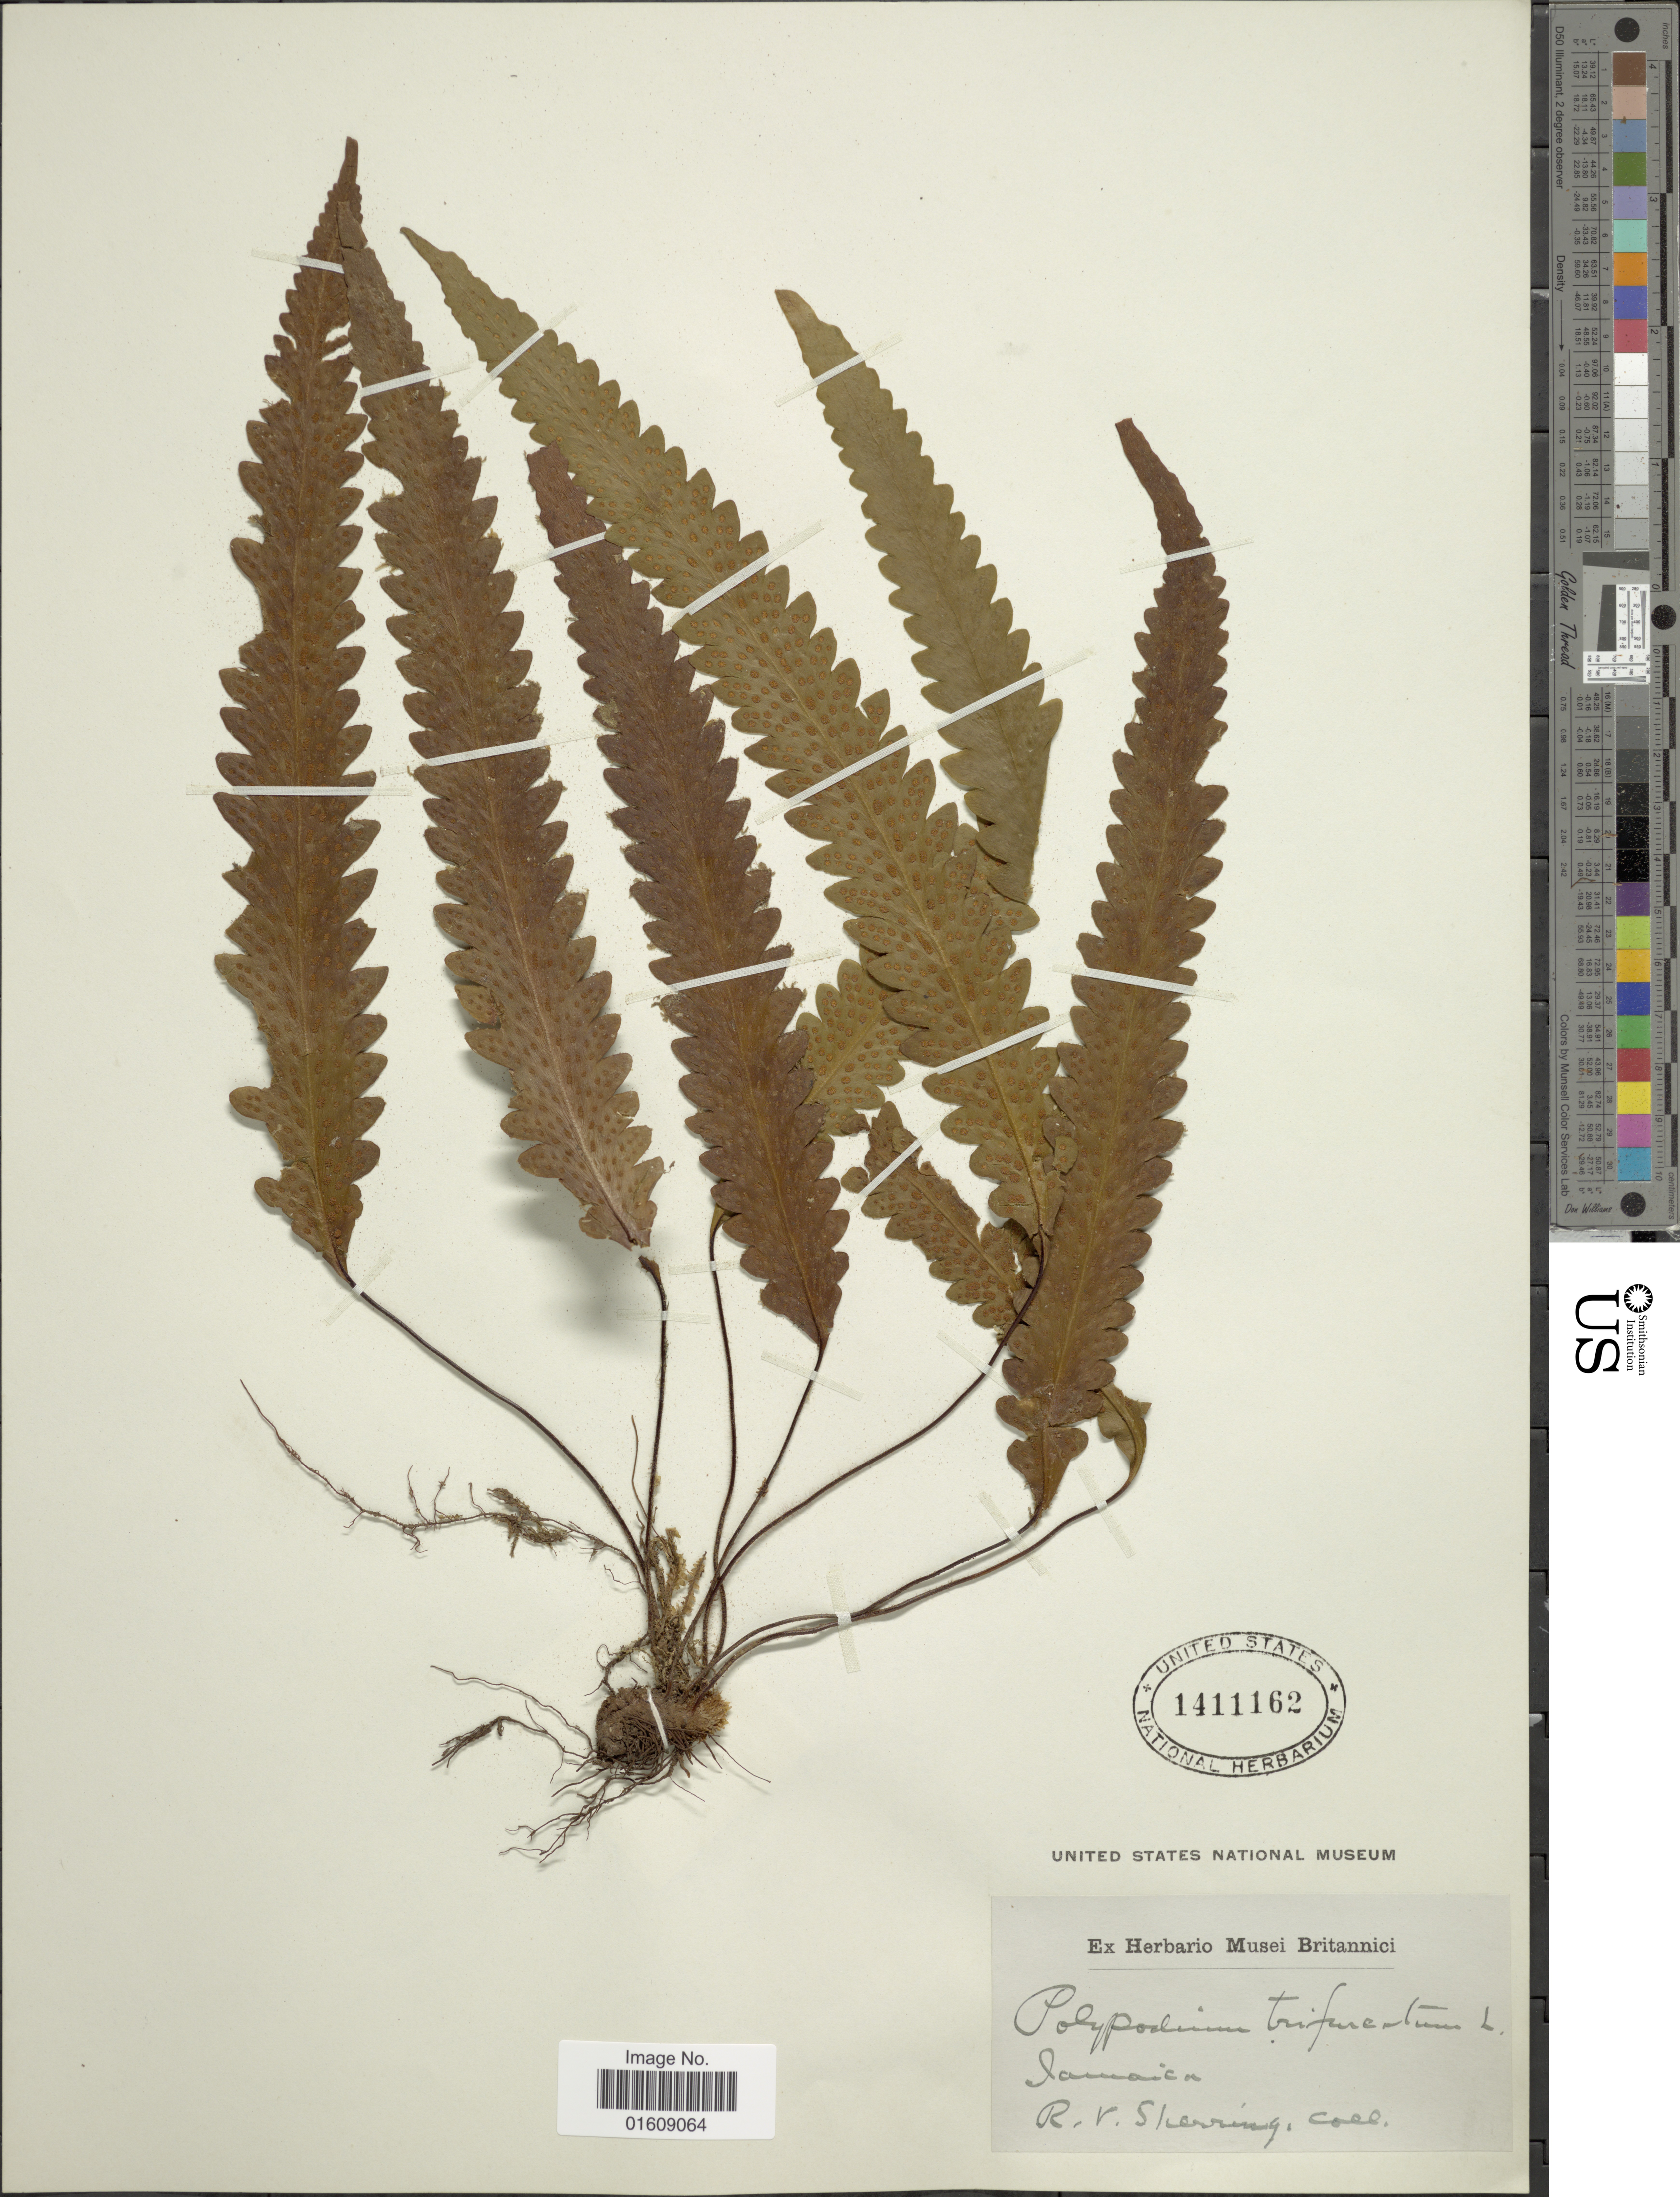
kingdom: Plantae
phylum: Tracheophyta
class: Polypodiopsida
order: Polypodiales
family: Polypodiaceae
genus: Enterosora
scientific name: Enterosora trifurcata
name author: (L.) L.E. Bishop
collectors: R. Sherring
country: Jamaica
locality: Jamaica.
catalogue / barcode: US 1411162